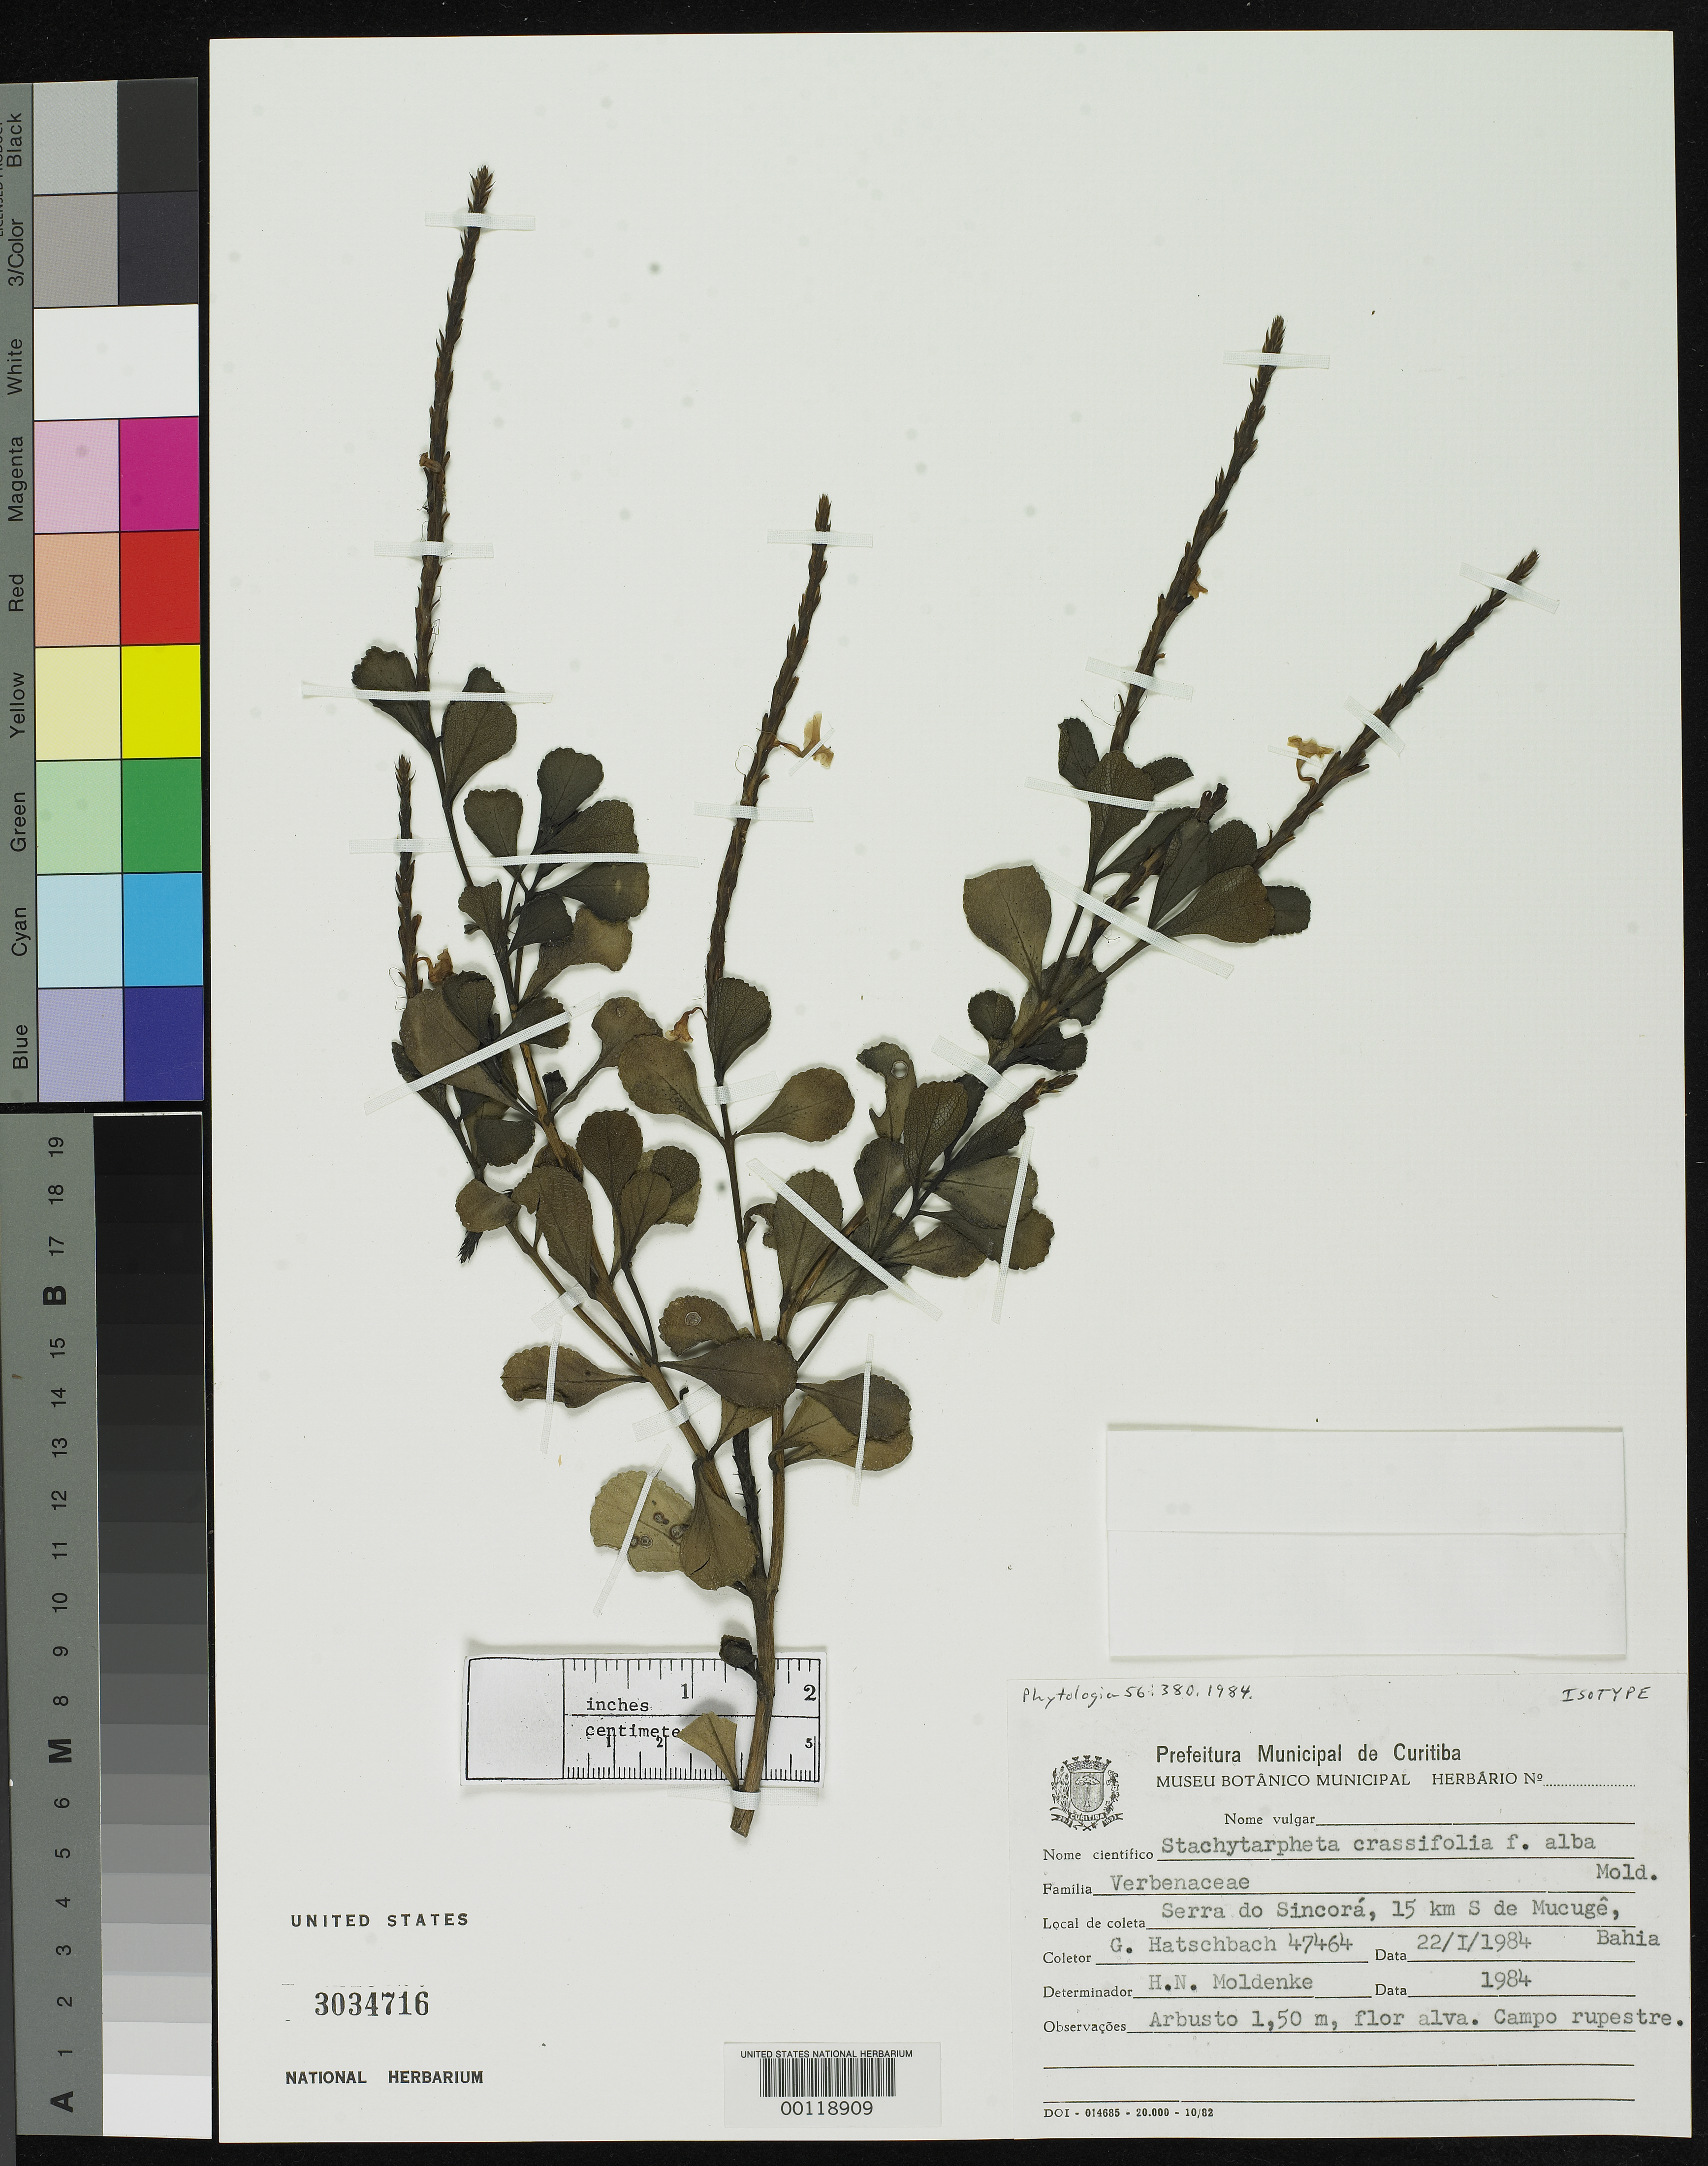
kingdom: Plantae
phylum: Tracheophyta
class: Magnoliopsida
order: Lamiales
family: Verbenaceae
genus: Stachytarpheta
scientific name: Stachytarpheta crassifolia f. alba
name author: Moldenke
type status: Isotype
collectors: G. Hatschbach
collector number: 47464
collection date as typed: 22 Jan 1984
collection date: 1984-01-22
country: Brazil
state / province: Bahia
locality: Serra do Sincora, 15 km S de Mucuge.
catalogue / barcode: US 3034716